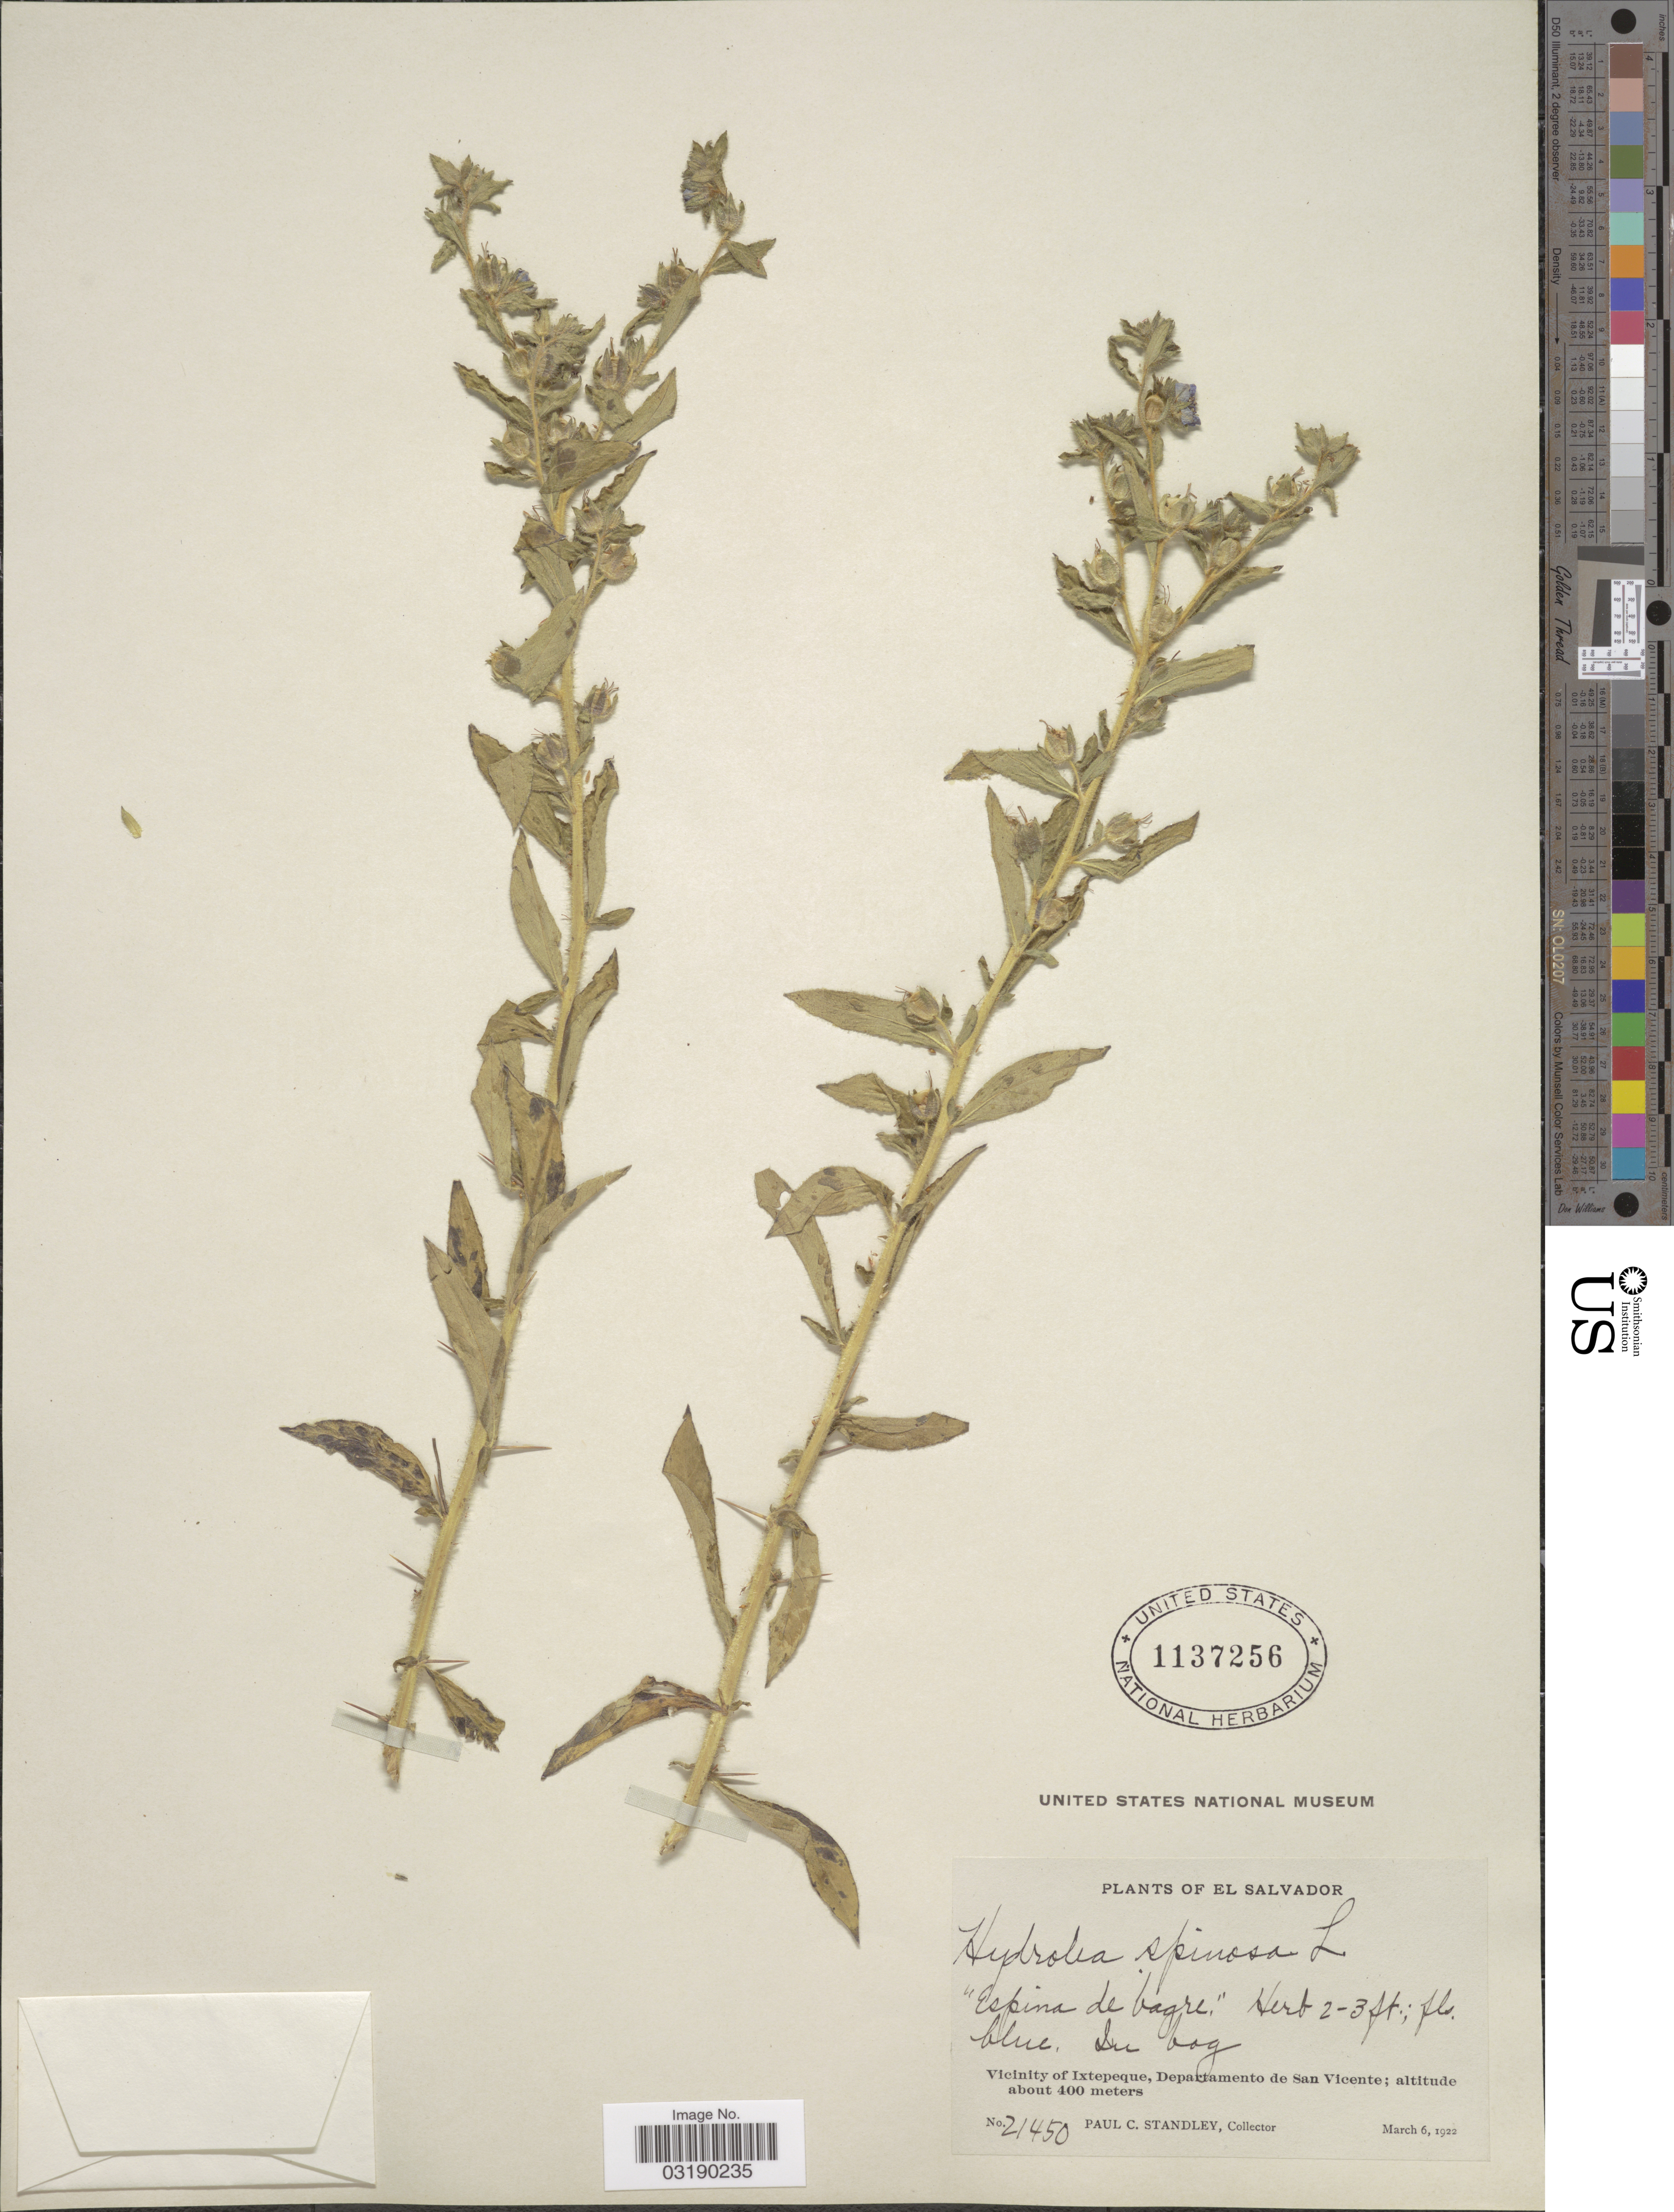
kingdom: Plantae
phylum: Tracheophyta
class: Magnoliopsida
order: Solanales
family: Hydroleaceae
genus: Hydrolea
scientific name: Hydrolea spinosa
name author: L.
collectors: P. C. Standley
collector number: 21450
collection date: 1922-03-06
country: El Salvador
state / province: San Vincente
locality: Vicinity of Ixtepeque, Departamento de San Vicente.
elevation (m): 400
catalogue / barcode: US 1137256